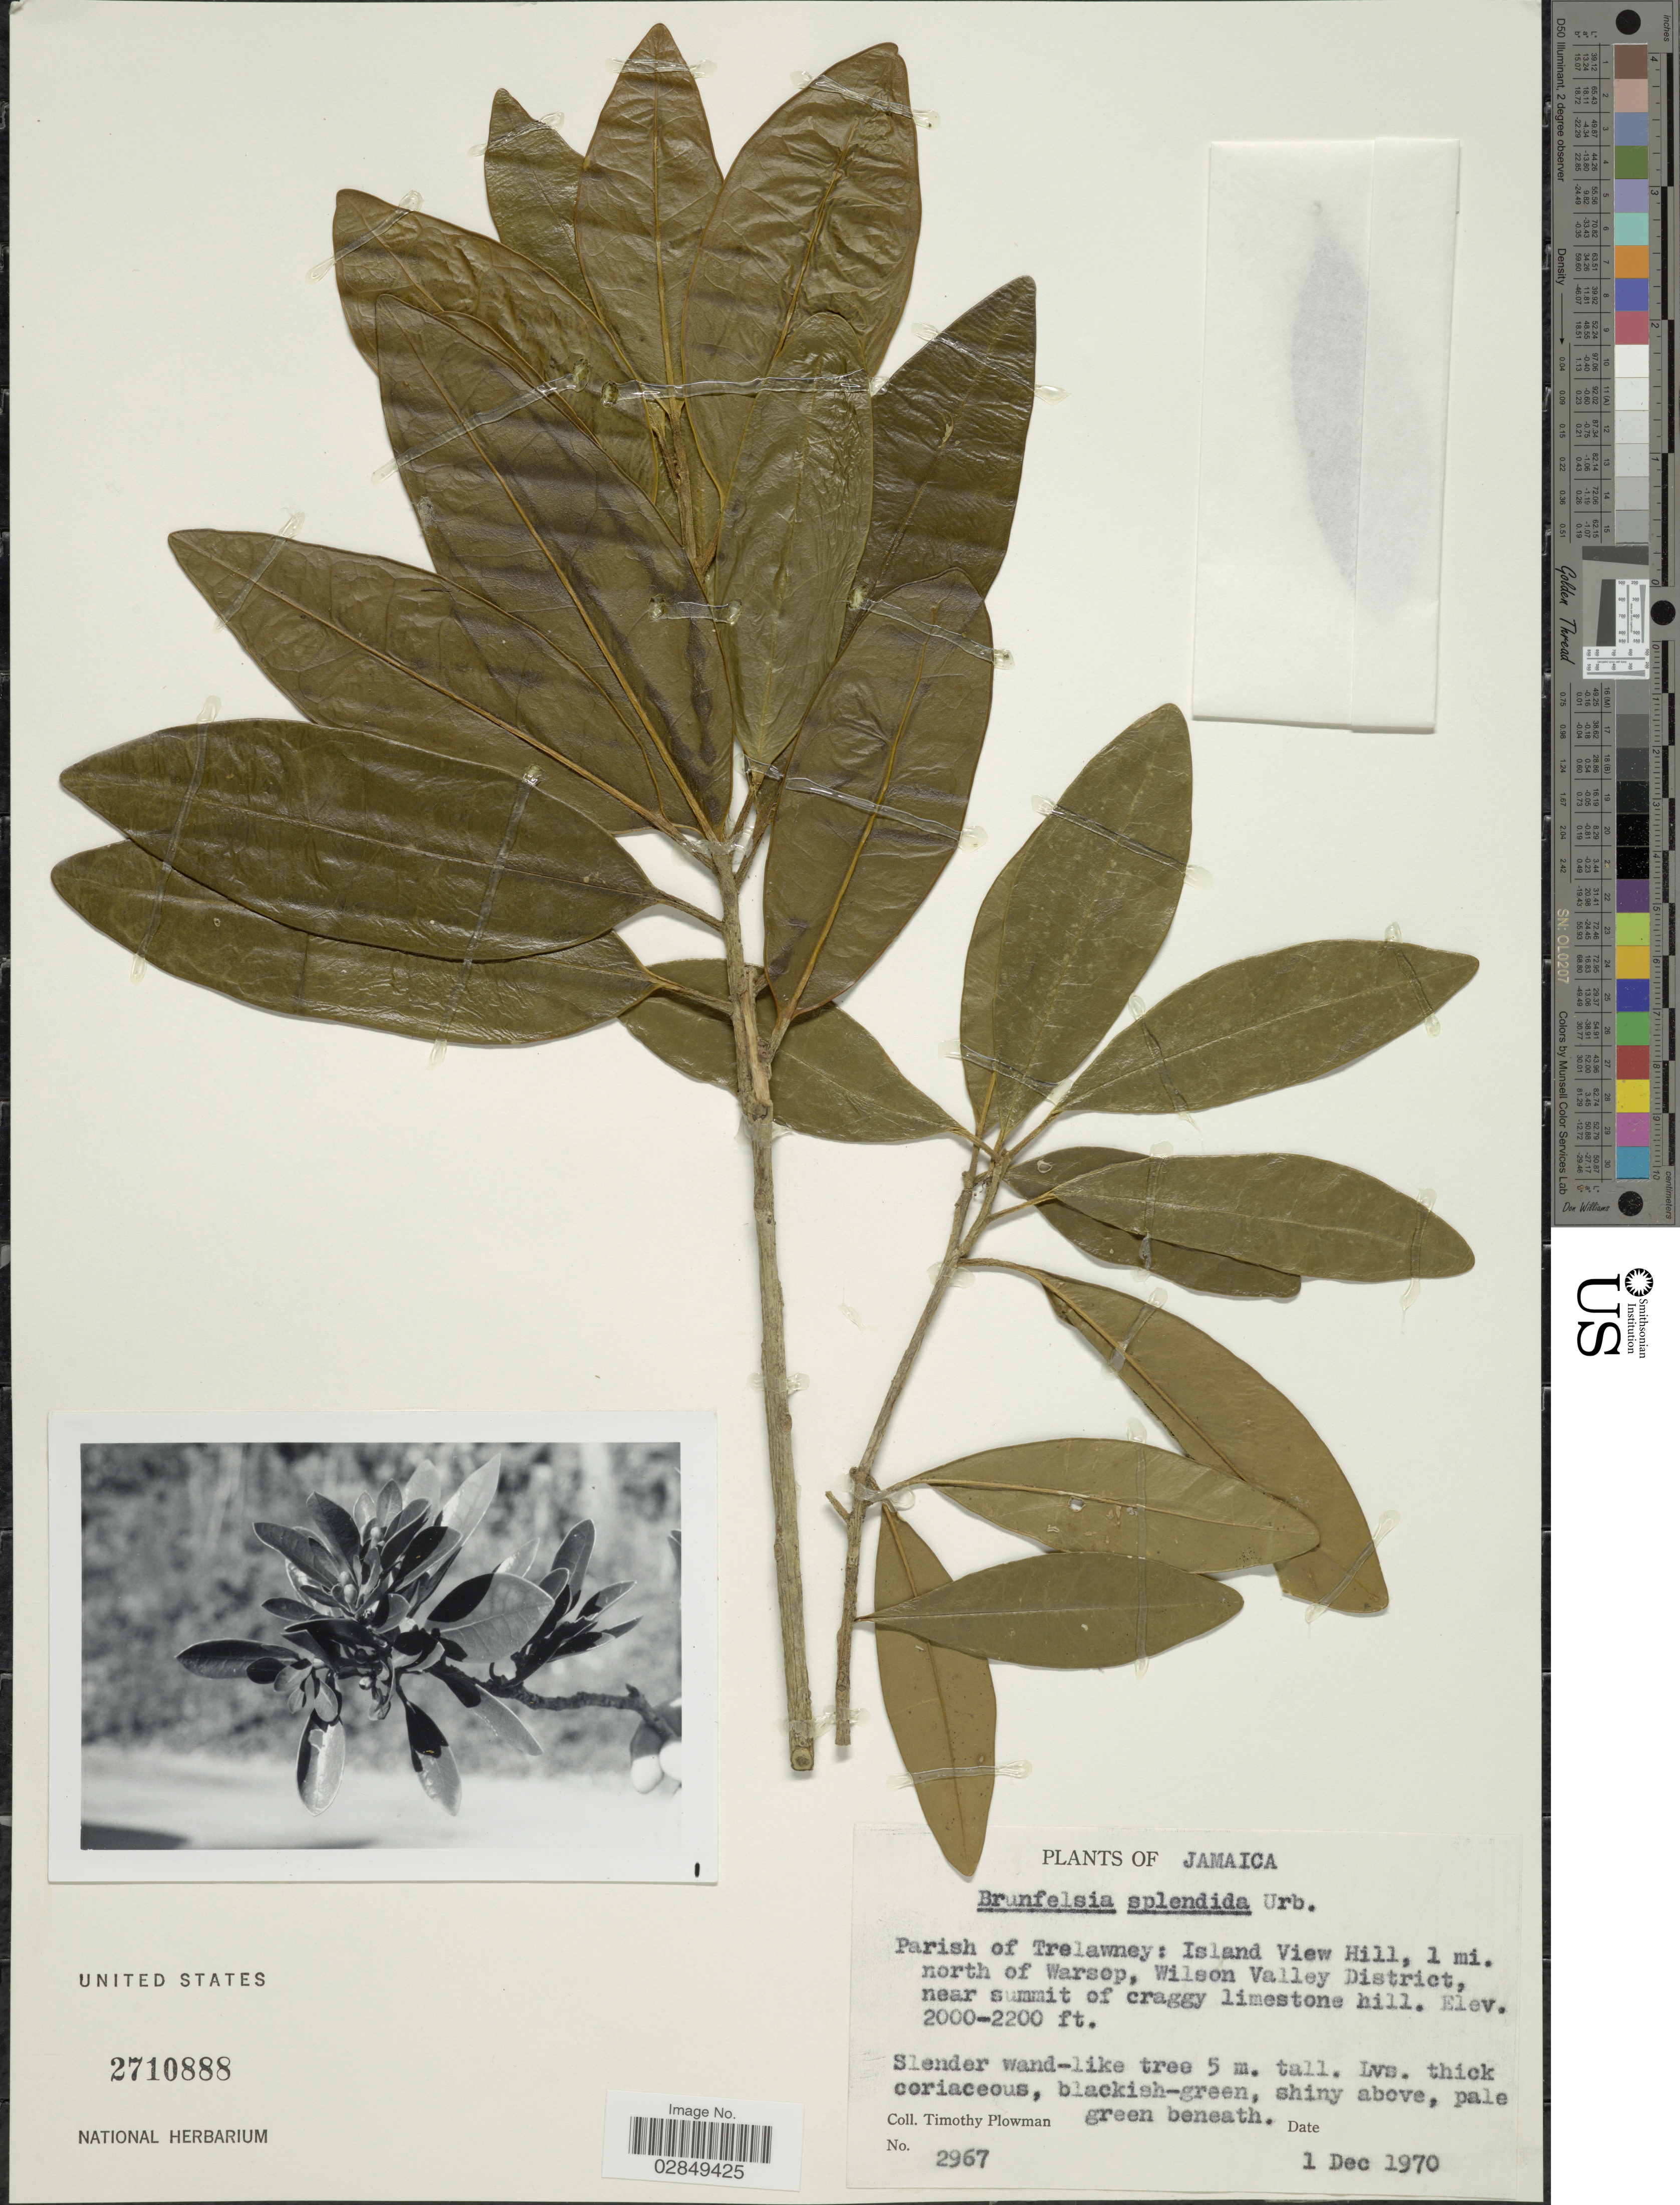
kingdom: Plantae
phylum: Tracheophyta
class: Magnoliopsida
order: Solanales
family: Solanaceae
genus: Brunfelsia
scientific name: Brunfelsia splendida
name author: Urb.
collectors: T. Plowman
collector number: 2967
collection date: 1970-12-01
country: Jamaica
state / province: Trelawny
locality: Parish of Trelawney: Island View Hill, 1 mi. north of Warsop, Wilson Valley District, near summit of craggy limestone hill.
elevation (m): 610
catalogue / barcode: US 2710888